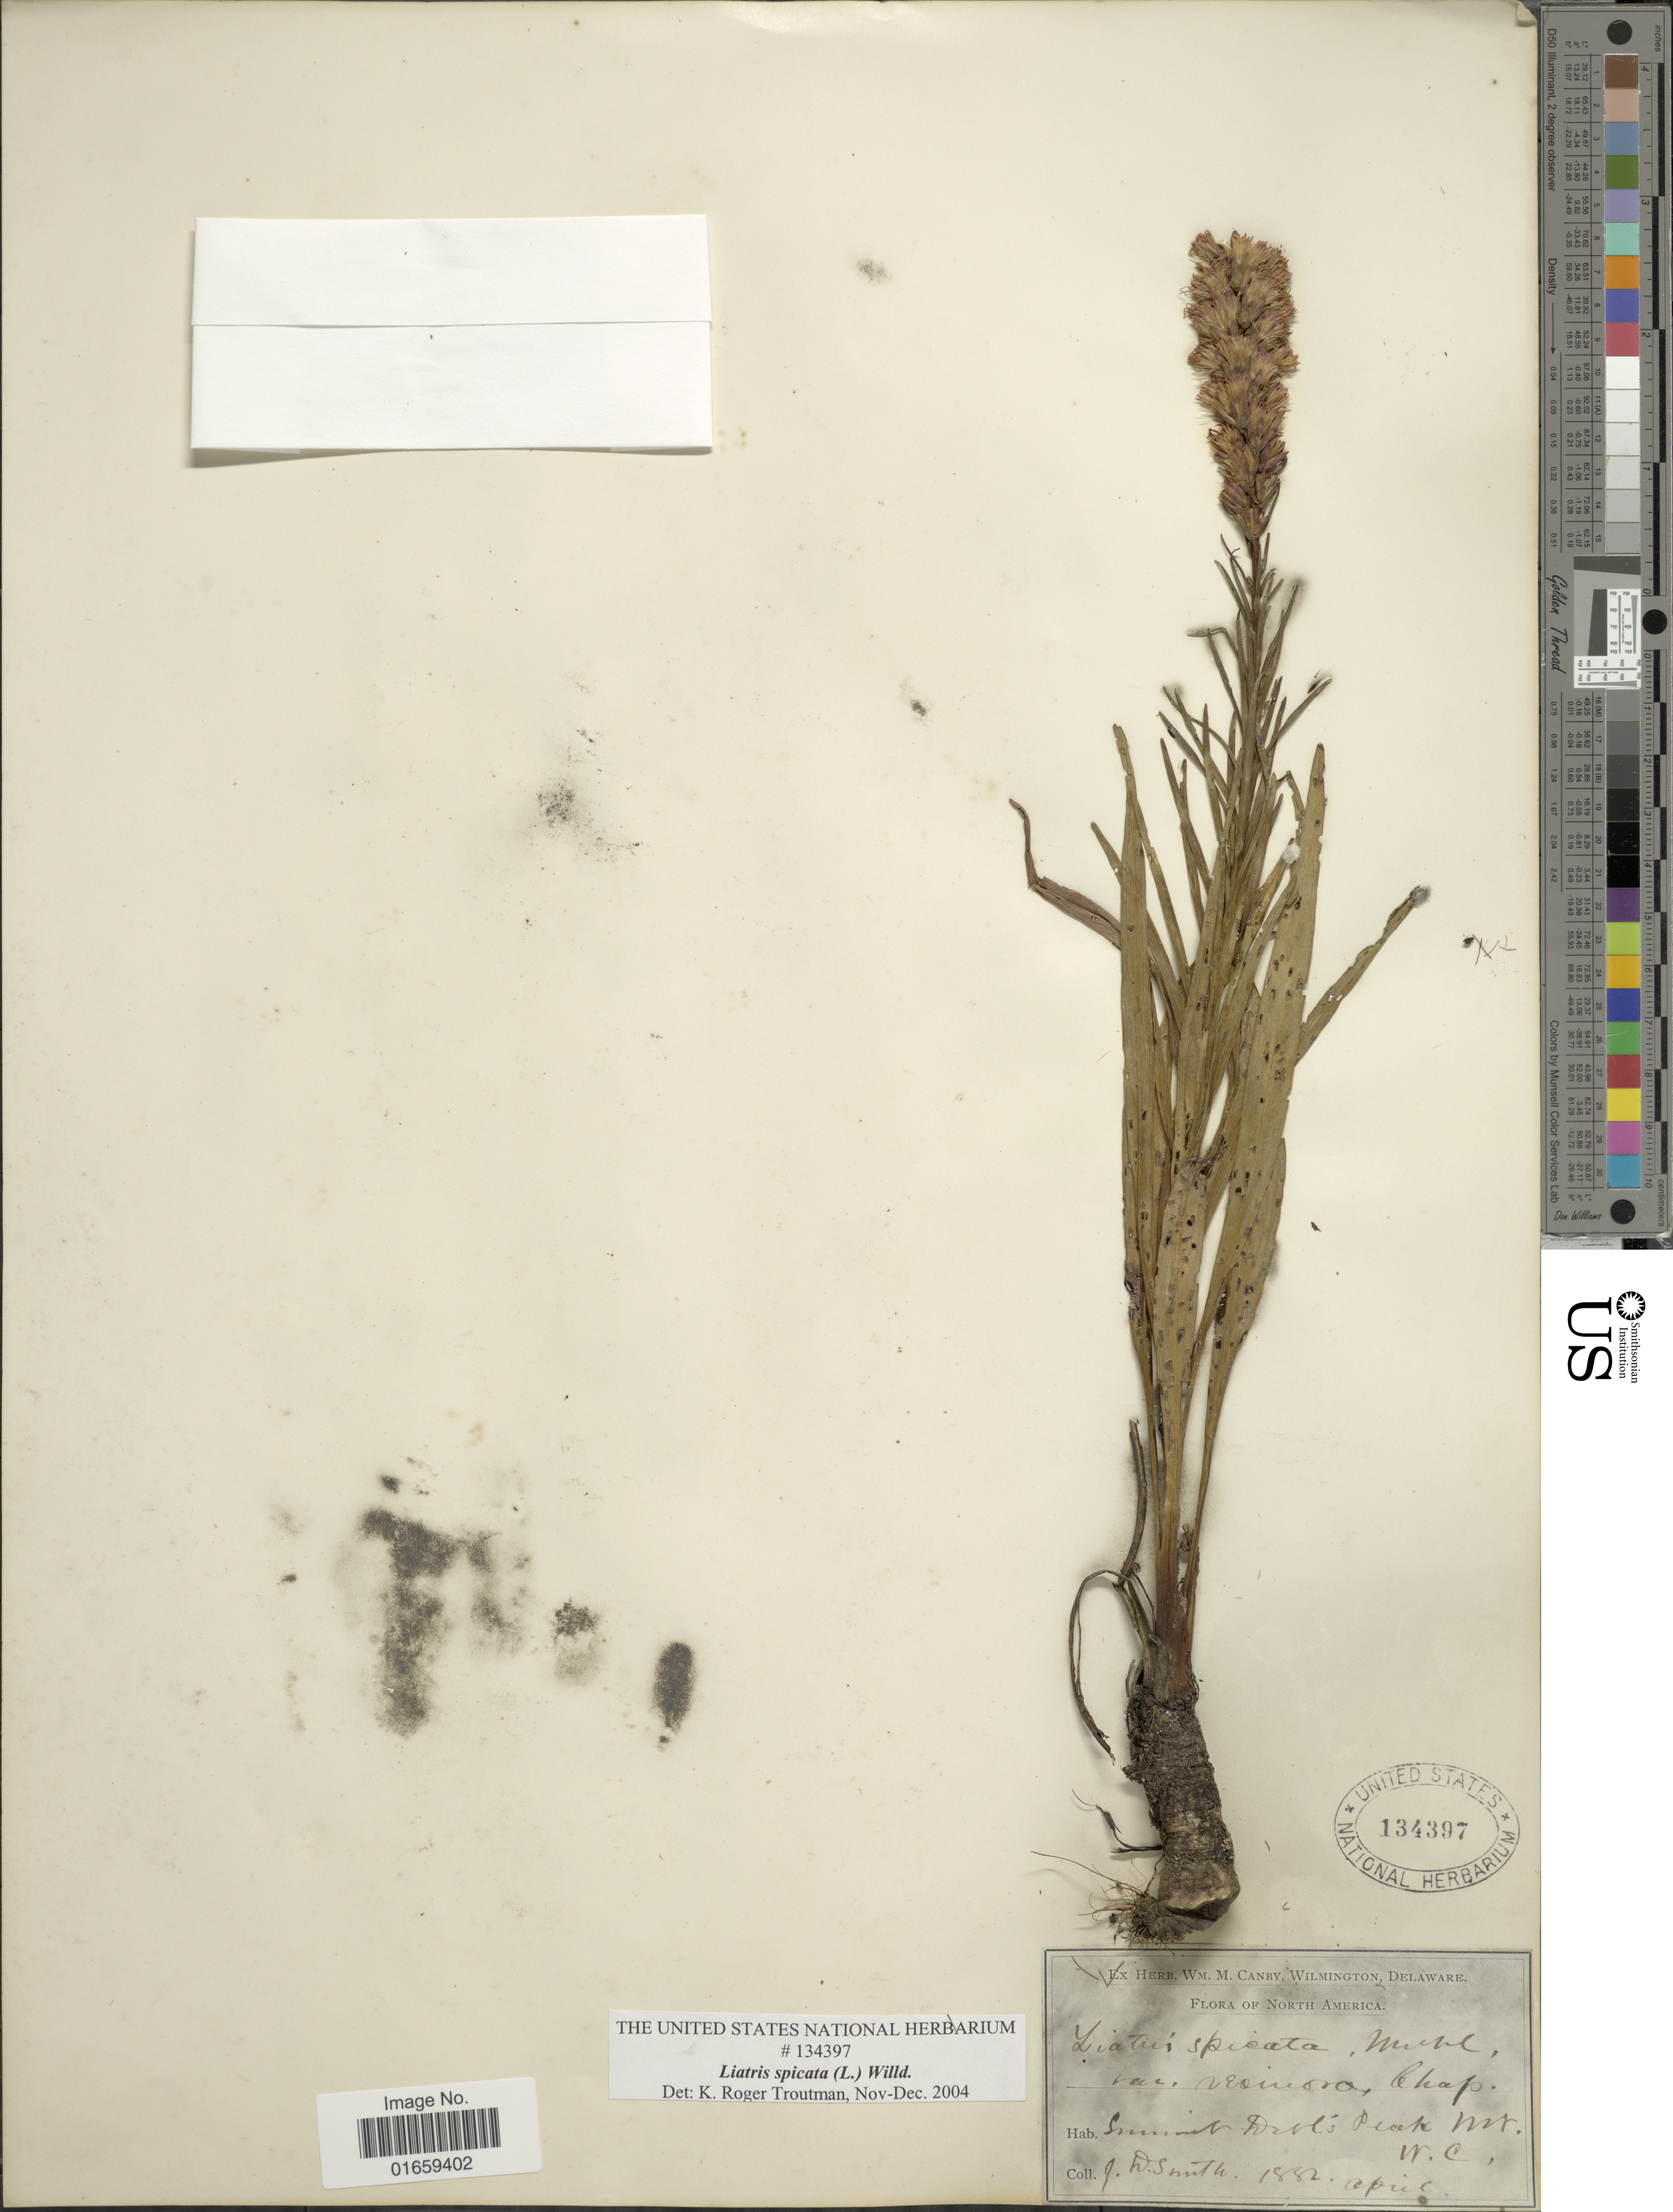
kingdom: Plantae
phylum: Tracheophyta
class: Magnoliopsida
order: Asterales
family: Asteraceae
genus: Liatris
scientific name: Liatris spicata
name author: (L.) Willd.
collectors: J. D. Smith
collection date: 1882-04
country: United States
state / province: North Carolina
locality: North America, Summit Drls [interpreted] Peak Mt.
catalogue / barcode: US 134397